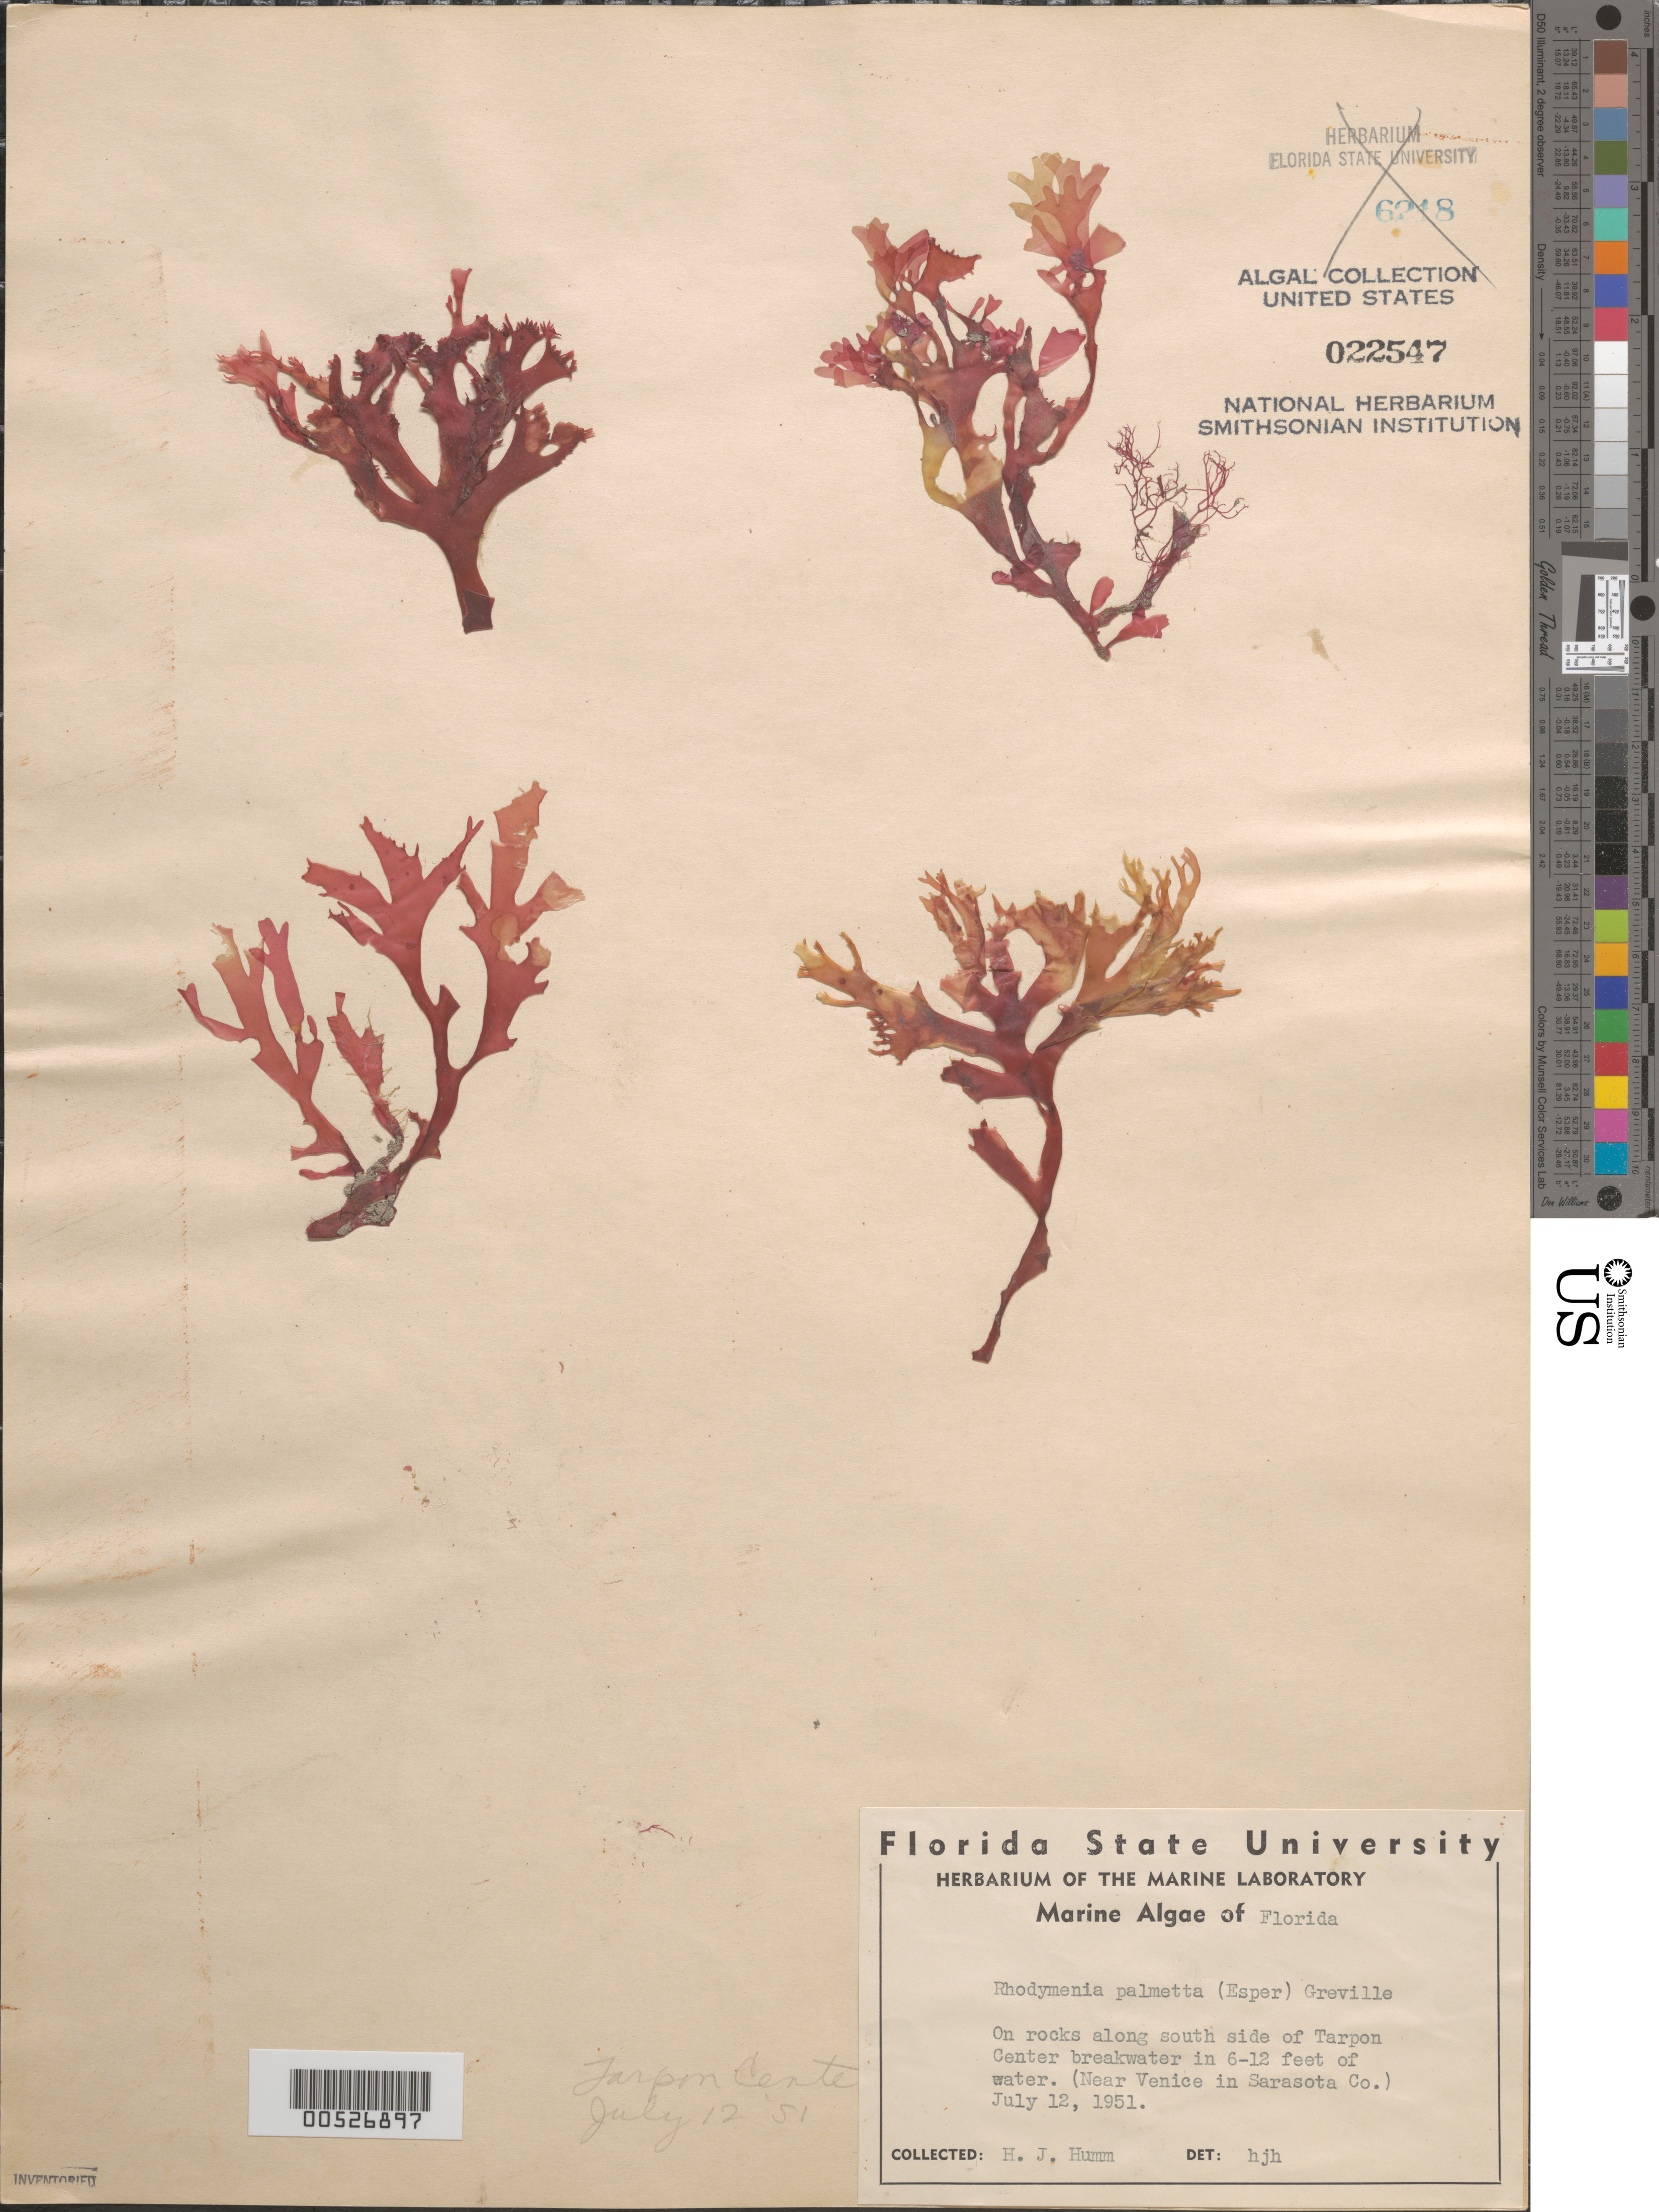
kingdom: Plantae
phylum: Rhodophyta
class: Florideophyceae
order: Rhodymeniales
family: Rhodymeniaceae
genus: Rhodymenia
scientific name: Rhodymenia pseudopalmata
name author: (J.V.Lamouroux) P.C. Silva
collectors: H. J. Humm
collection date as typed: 12 Jul 1951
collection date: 1951-07-12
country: United States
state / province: Florida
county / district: Sarasota County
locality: Tarpon Center breakwater near Venice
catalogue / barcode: US 22547